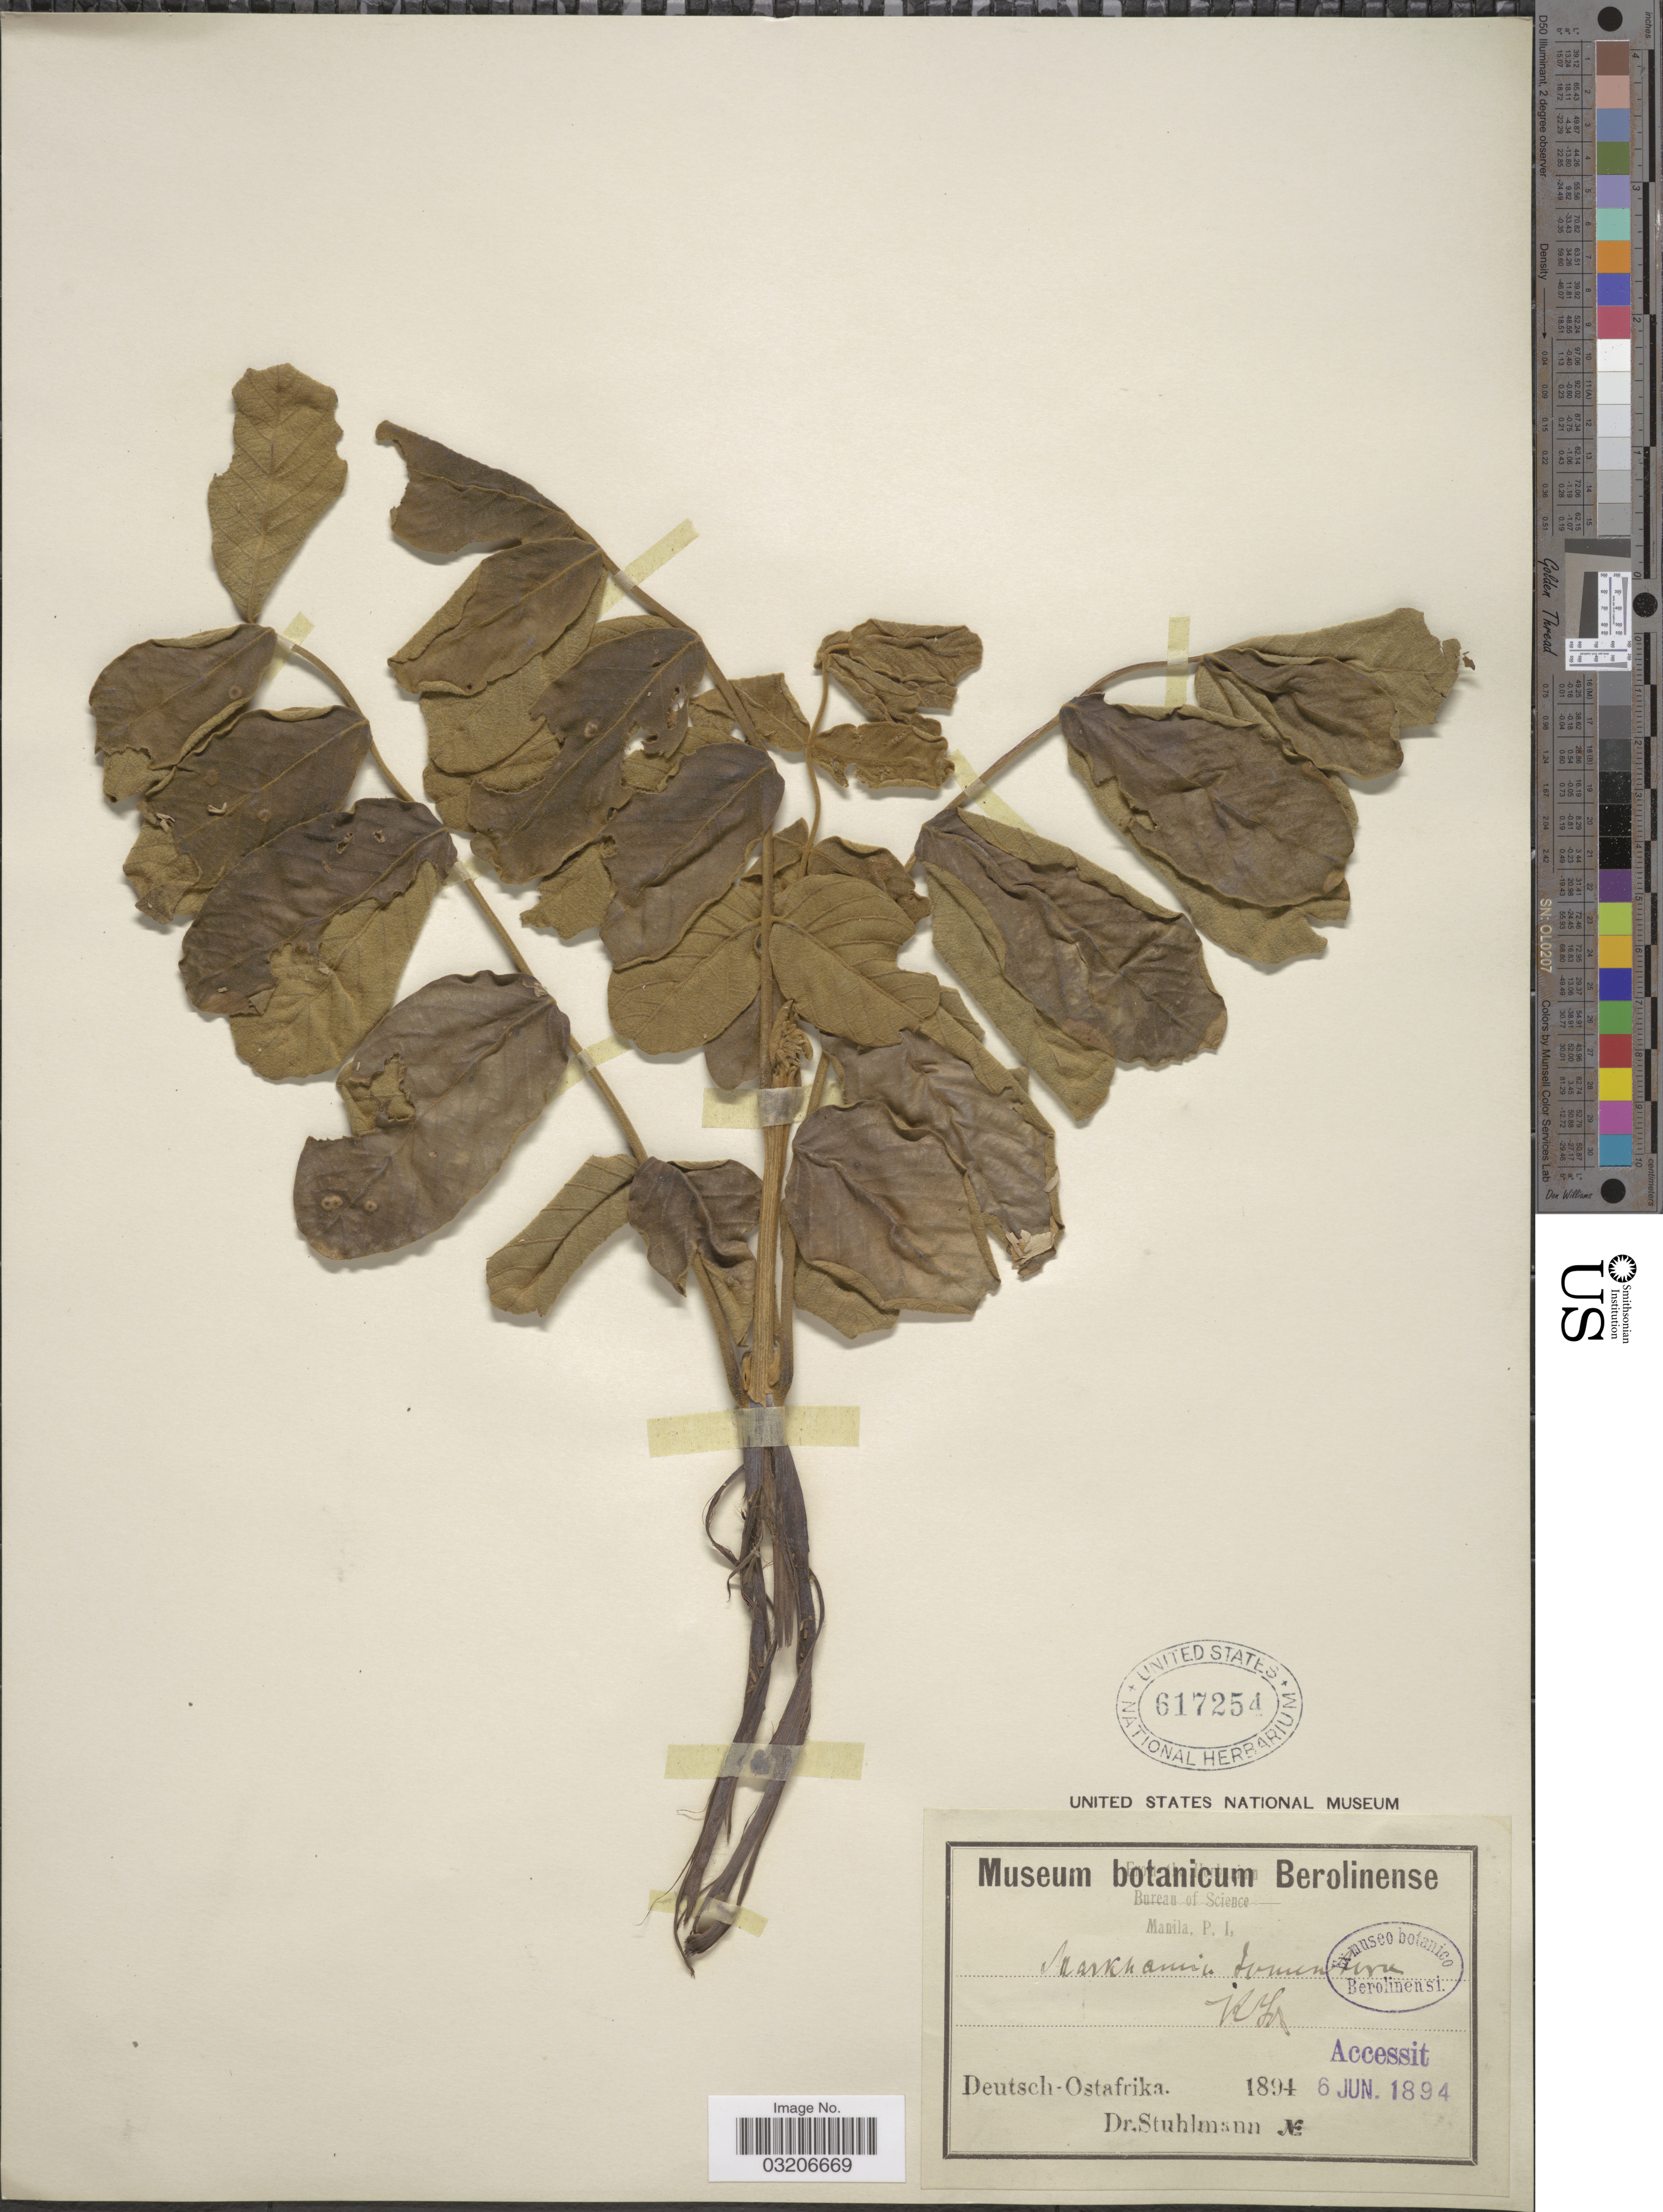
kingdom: Plantae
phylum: Tracheophyta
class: Magnoliopsida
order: Lamiales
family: Bignoniaceae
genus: Markhamia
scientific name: Markhamia tomentosa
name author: (Benth.) K. Schum. ex Engl.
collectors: F. L. Stuhlmann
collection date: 1894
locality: Deutsch-Ostafrika.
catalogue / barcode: US 617254